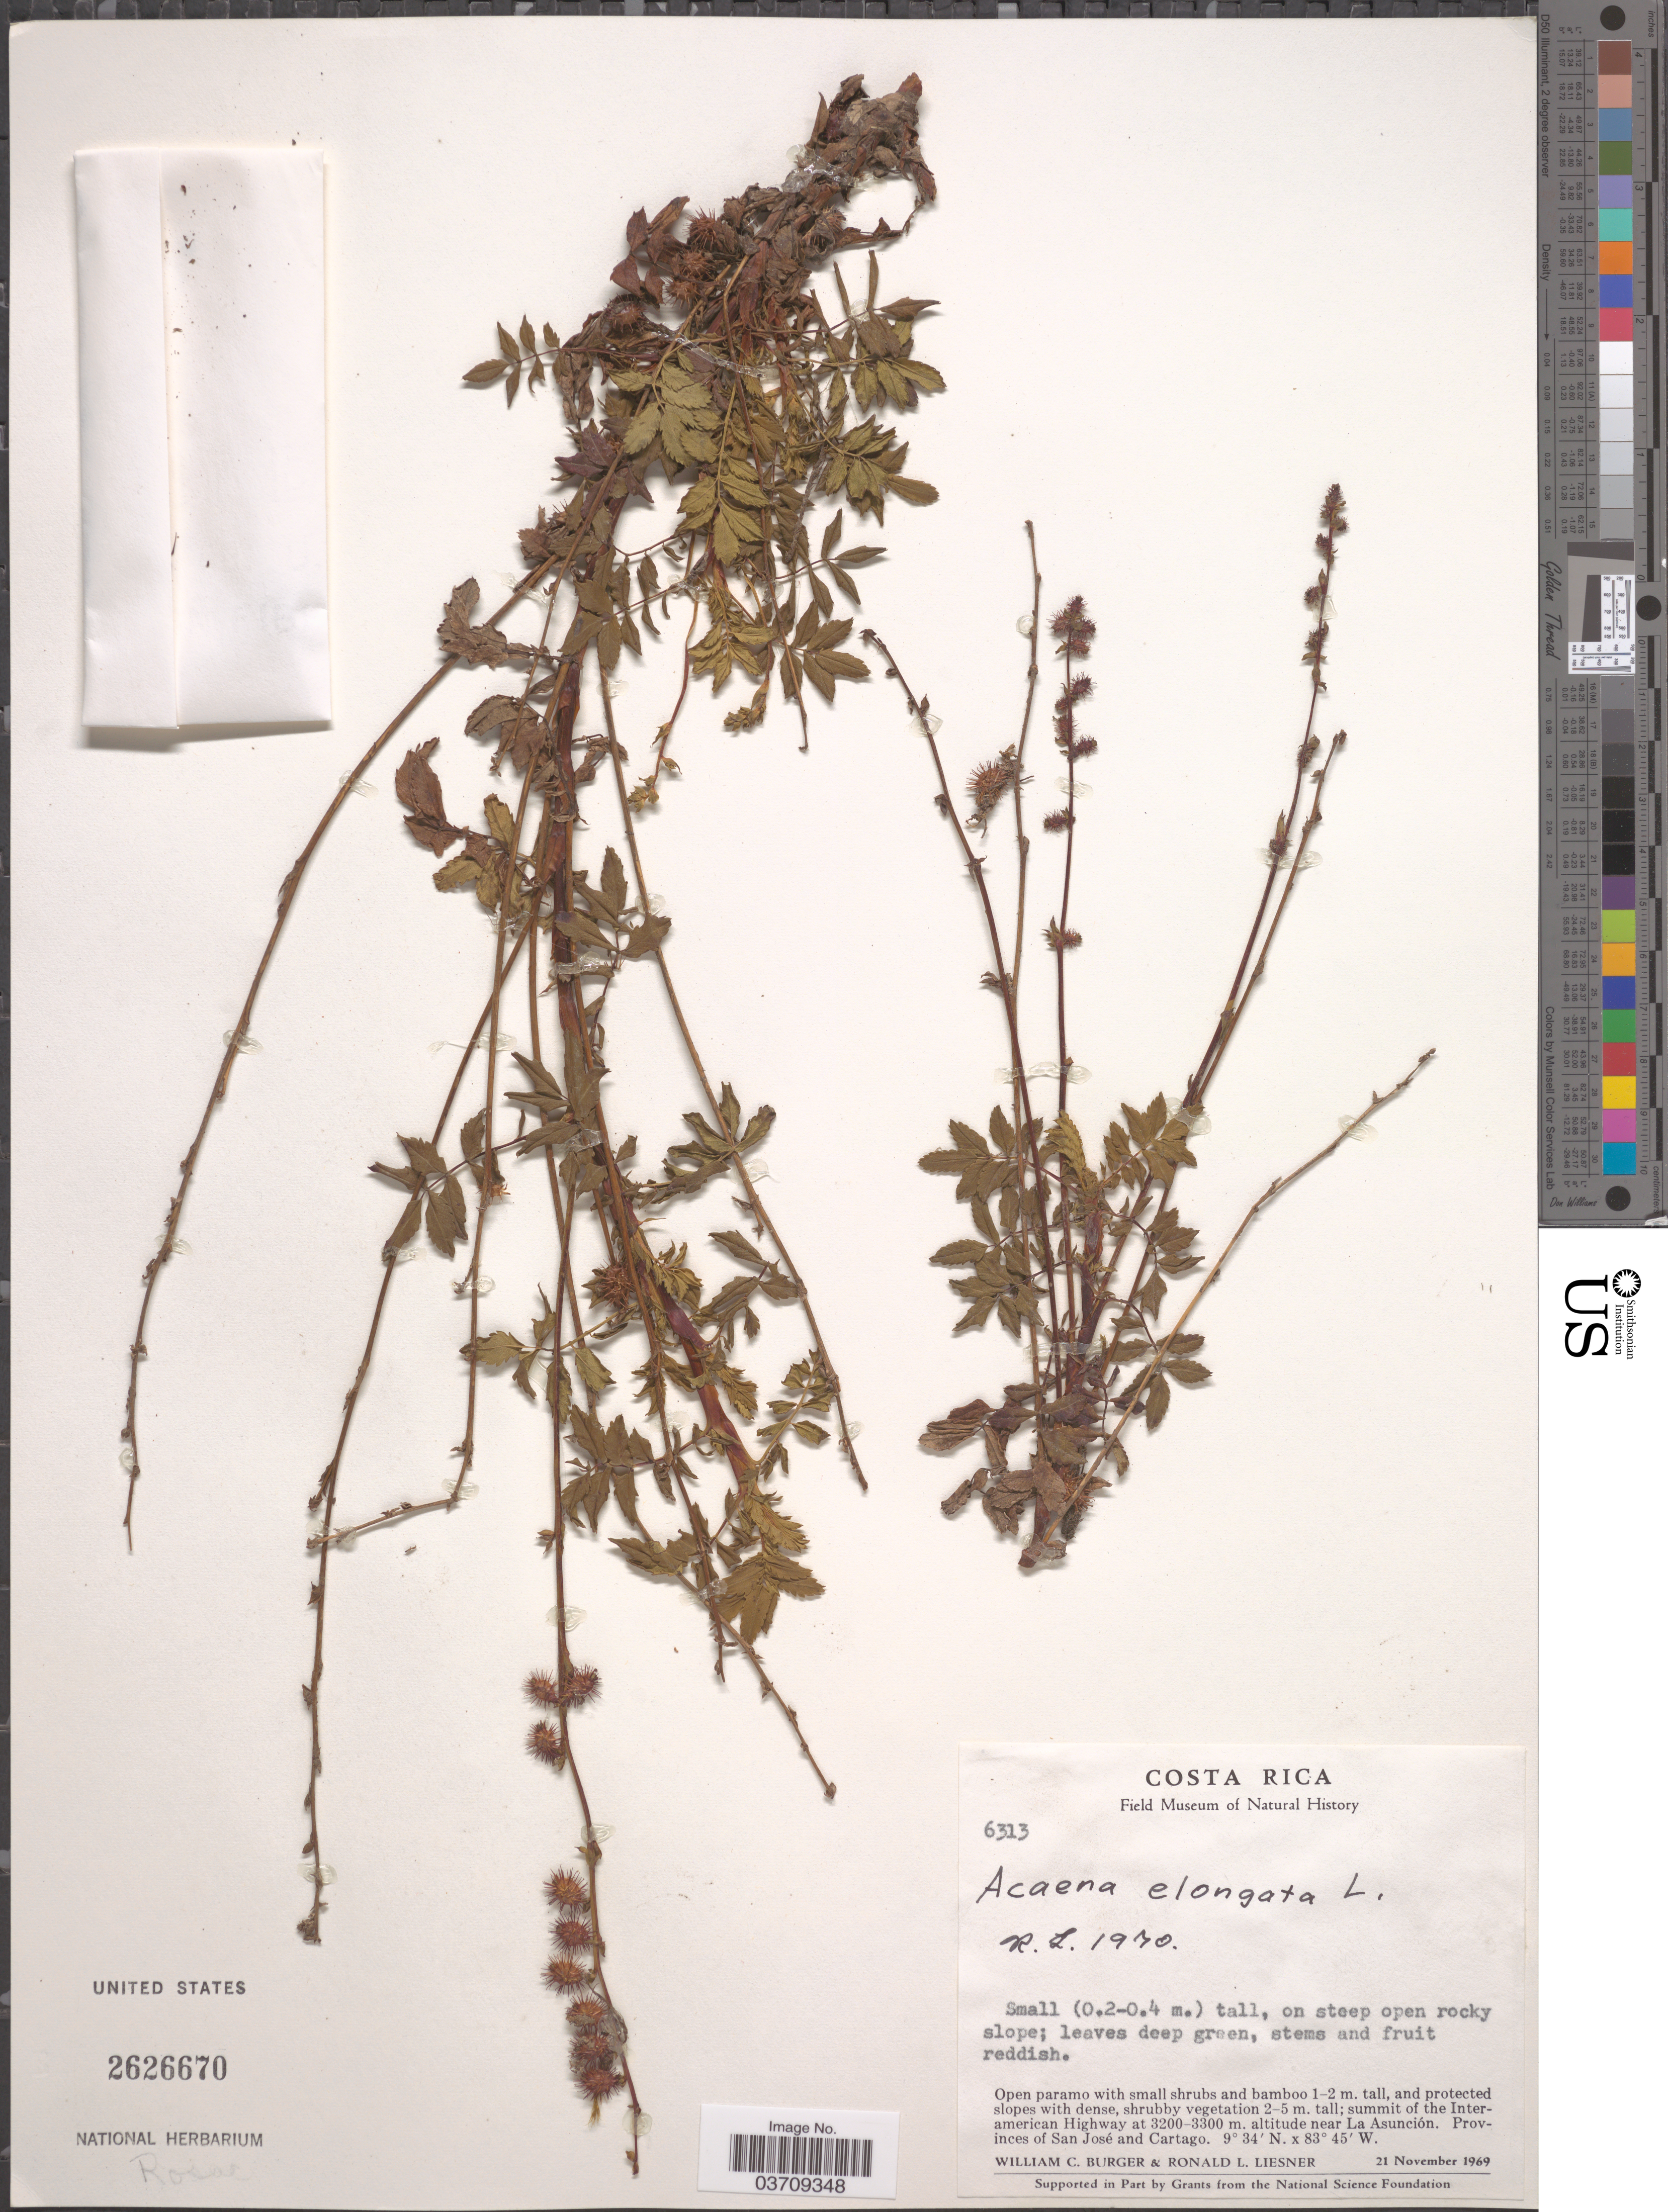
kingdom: Plantae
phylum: Tracheophyta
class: Magnoliopsida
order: Rosales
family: Rosaceae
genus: Acaena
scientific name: Acaena elongata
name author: L.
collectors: W. Burger & R. L. Liesner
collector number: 6313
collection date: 1969-11-21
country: Costa Rica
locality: Summit of the Interamerican Highway near La Asunción. Provinces of San José and Cartago.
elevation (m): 3200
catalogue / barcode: US 2626670